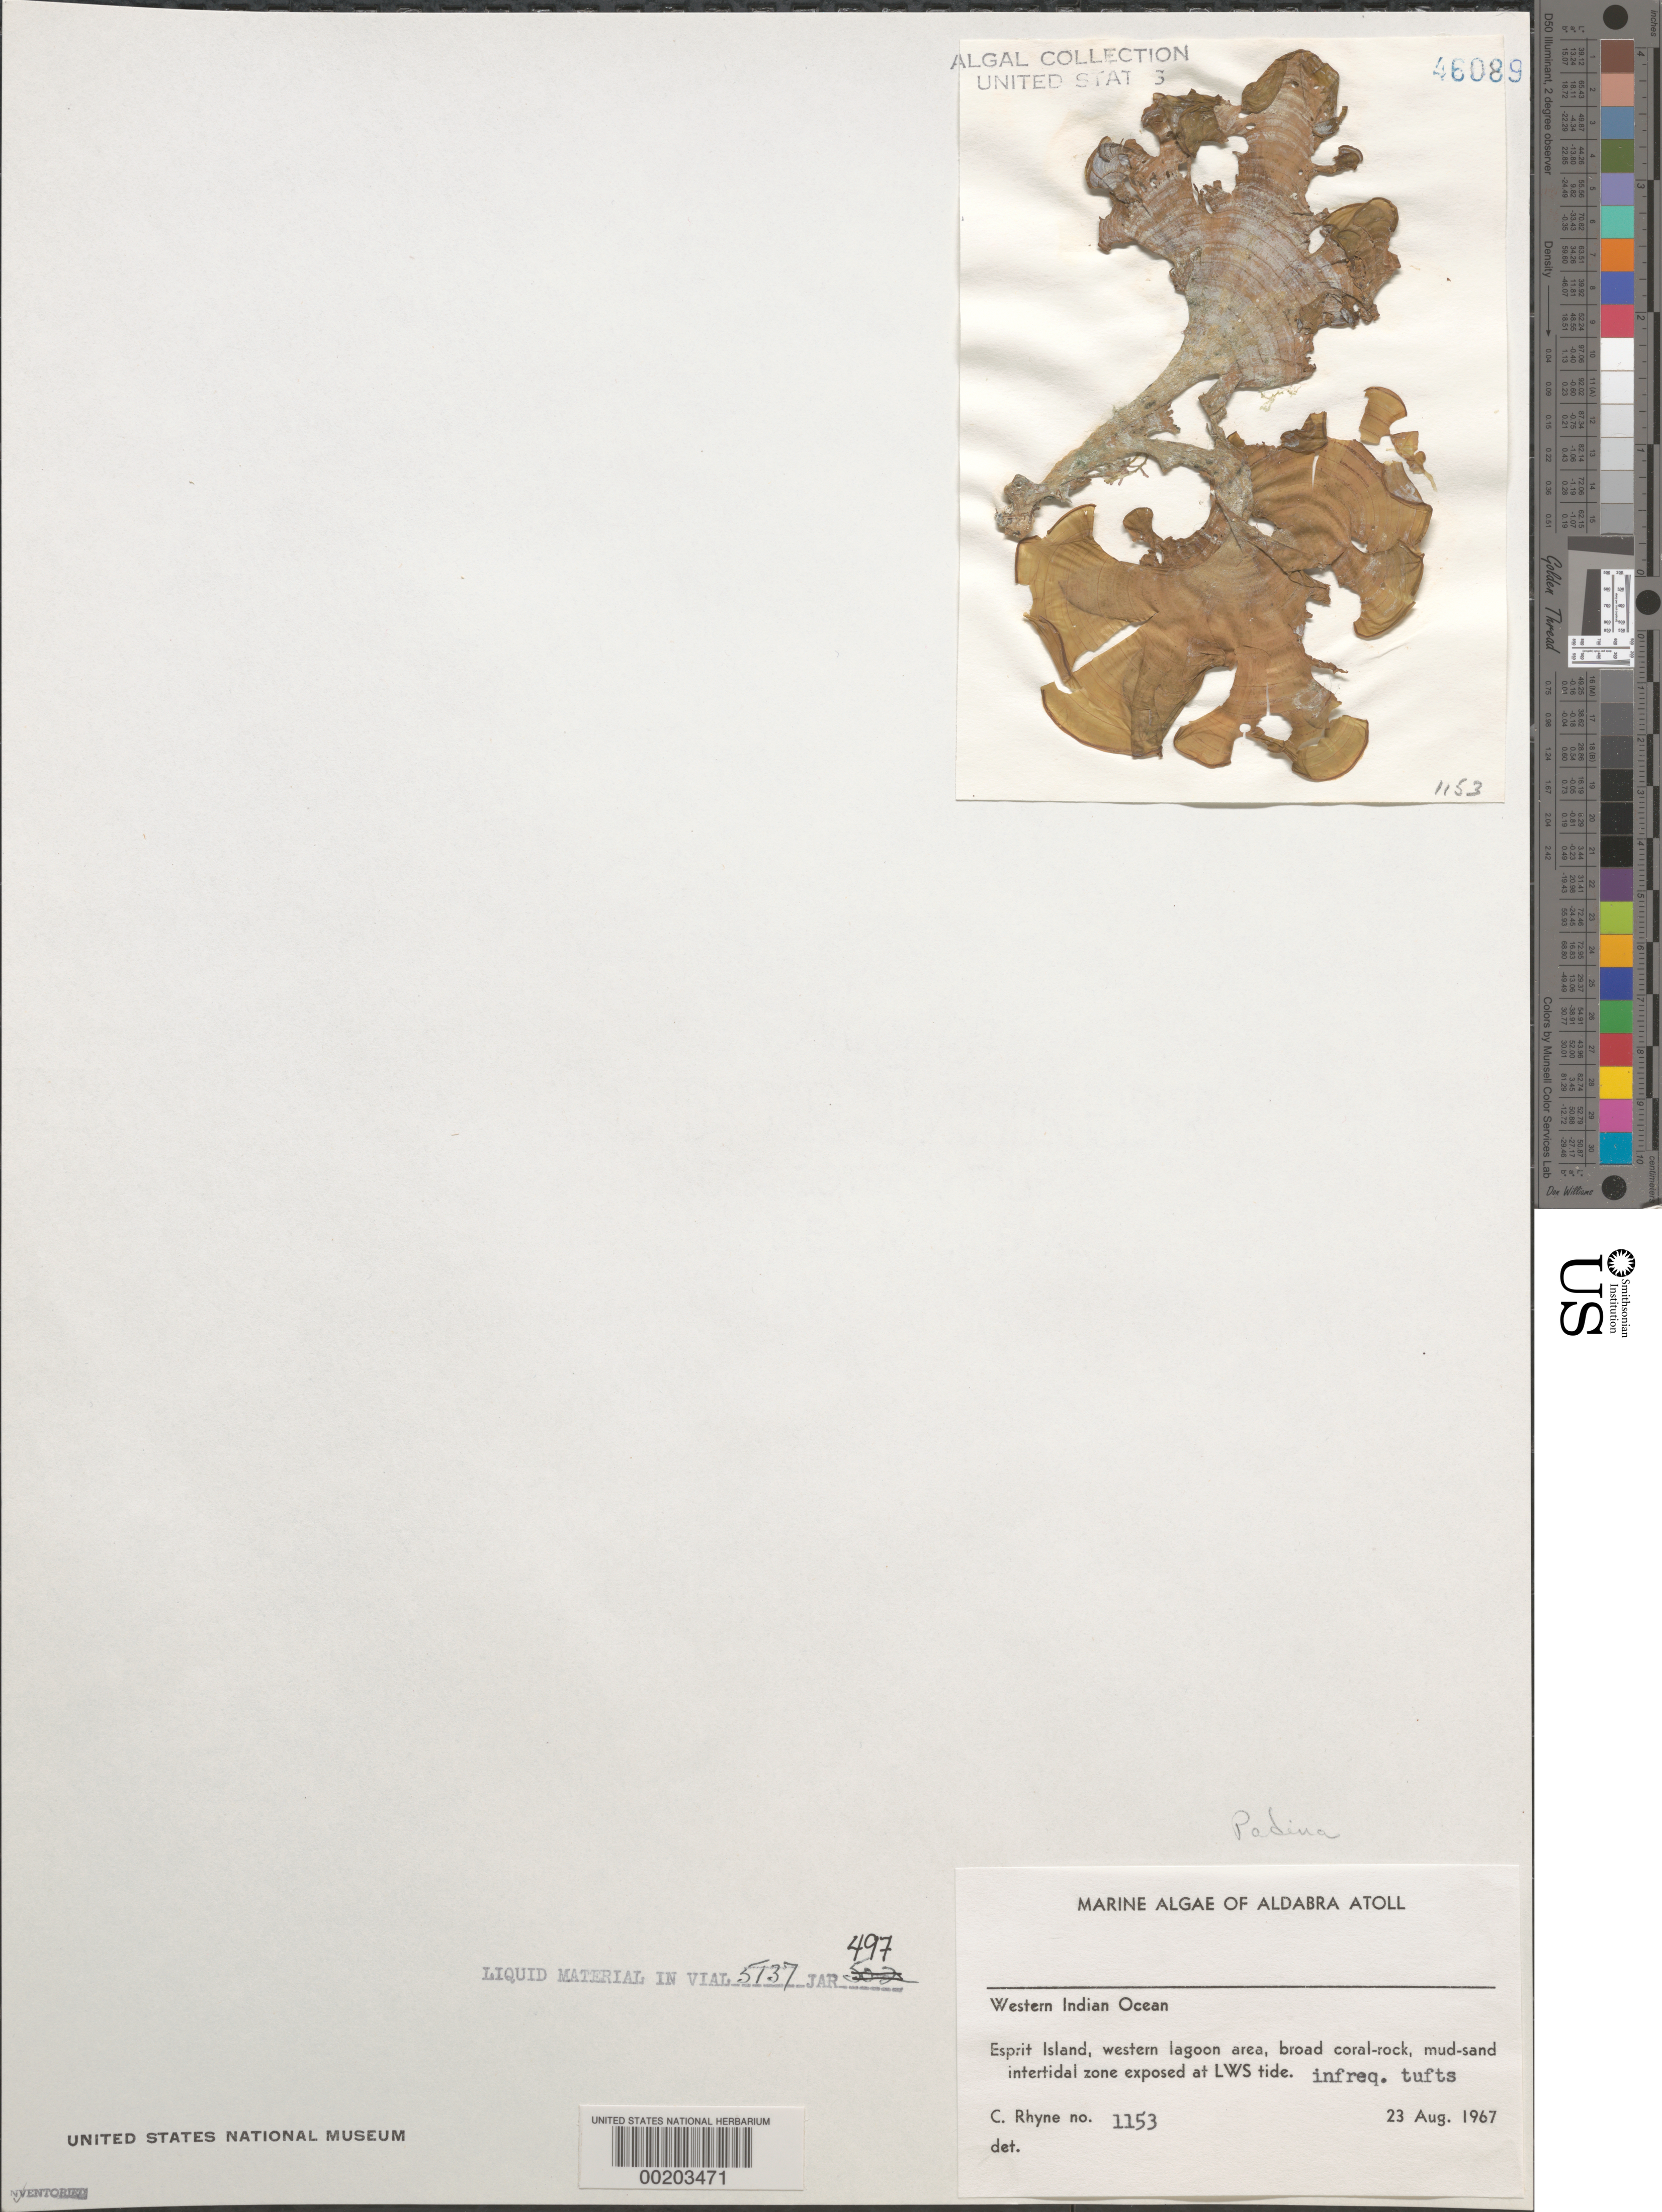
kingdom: Chromista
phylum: Ochrophyta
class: Phaeophyceae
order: Dictyotales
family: Dictyotaceae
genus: Padina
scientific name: Padina sp.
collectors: C. Rhyne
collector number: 1153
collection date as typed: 23 Aug 1967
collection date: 1967-08-23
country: Seychelles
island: Aldabra Atoll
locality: Ile Esprit, Western lagoon area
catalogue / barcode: US 46089